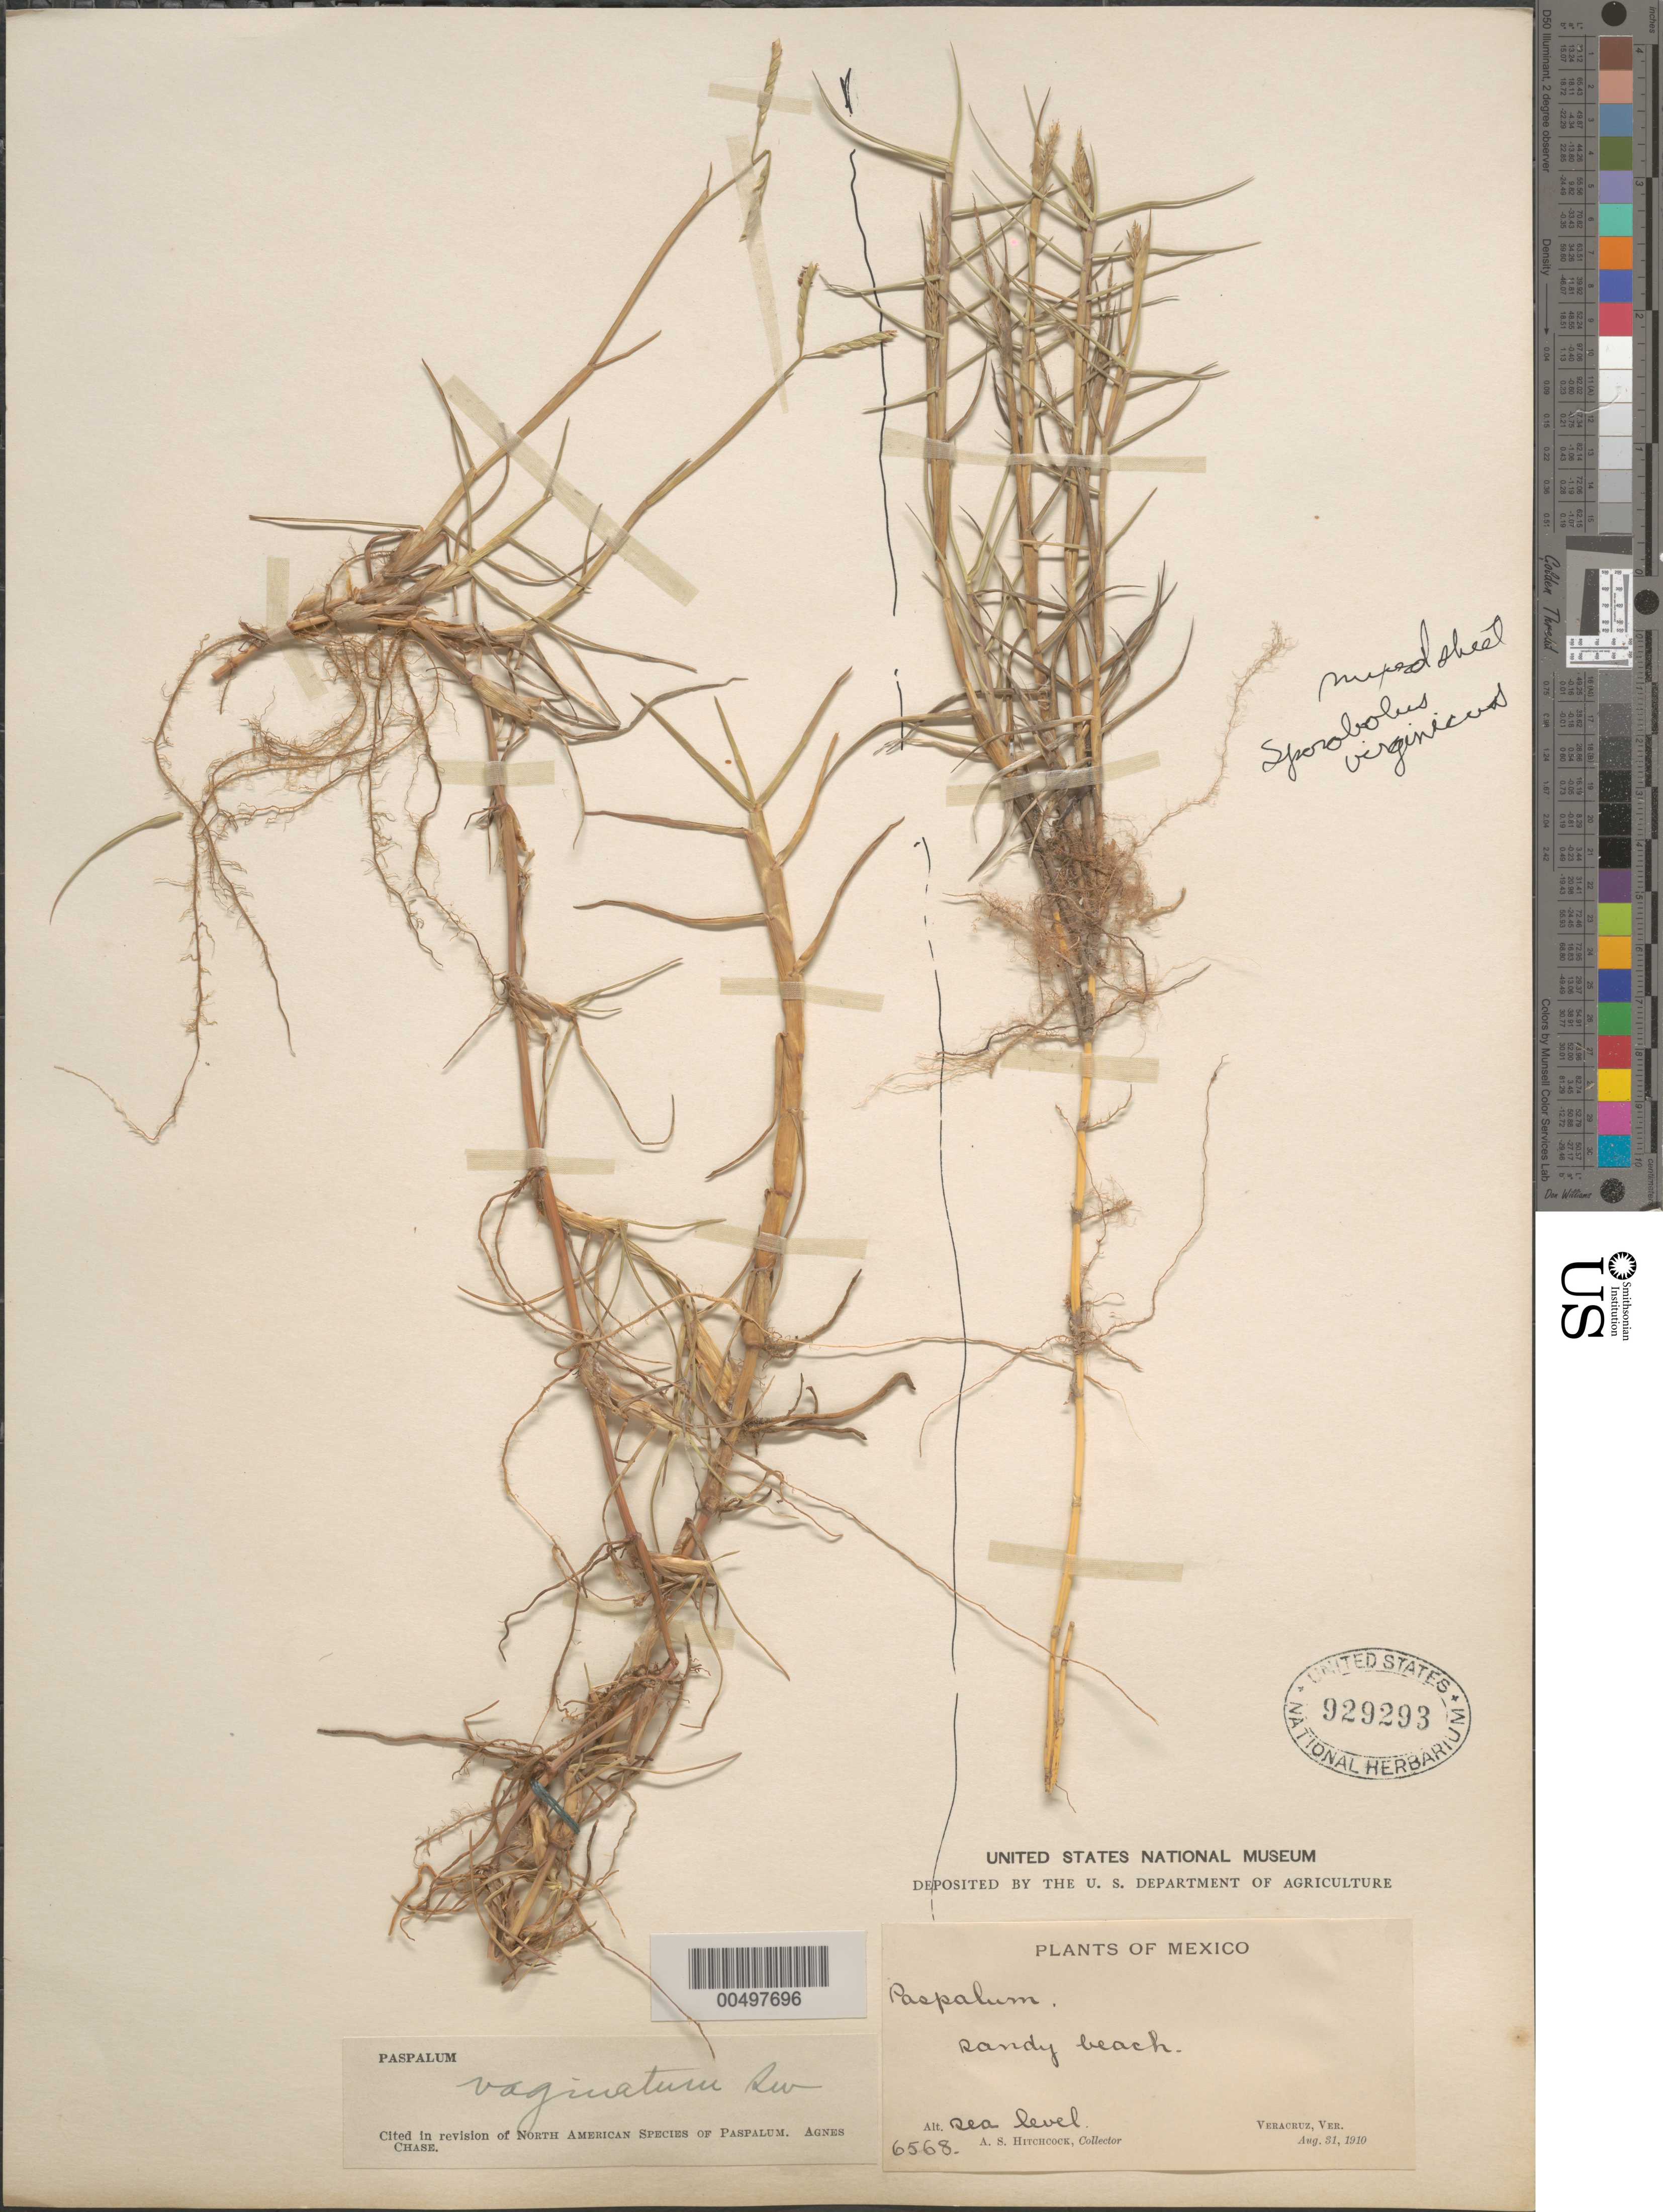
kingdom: Plantae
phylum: Tracheophyta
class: Liliopsida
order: Poales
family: Poaceae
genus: Paspalum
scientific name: Paspalum distichum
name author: L.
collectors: A. S. Hitchcock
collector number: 6568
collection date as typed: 31 Aug 1910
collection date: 1910-08-31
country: Mexico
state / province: Veracruz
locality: Veracruz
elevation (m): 0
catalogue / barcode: US 929293